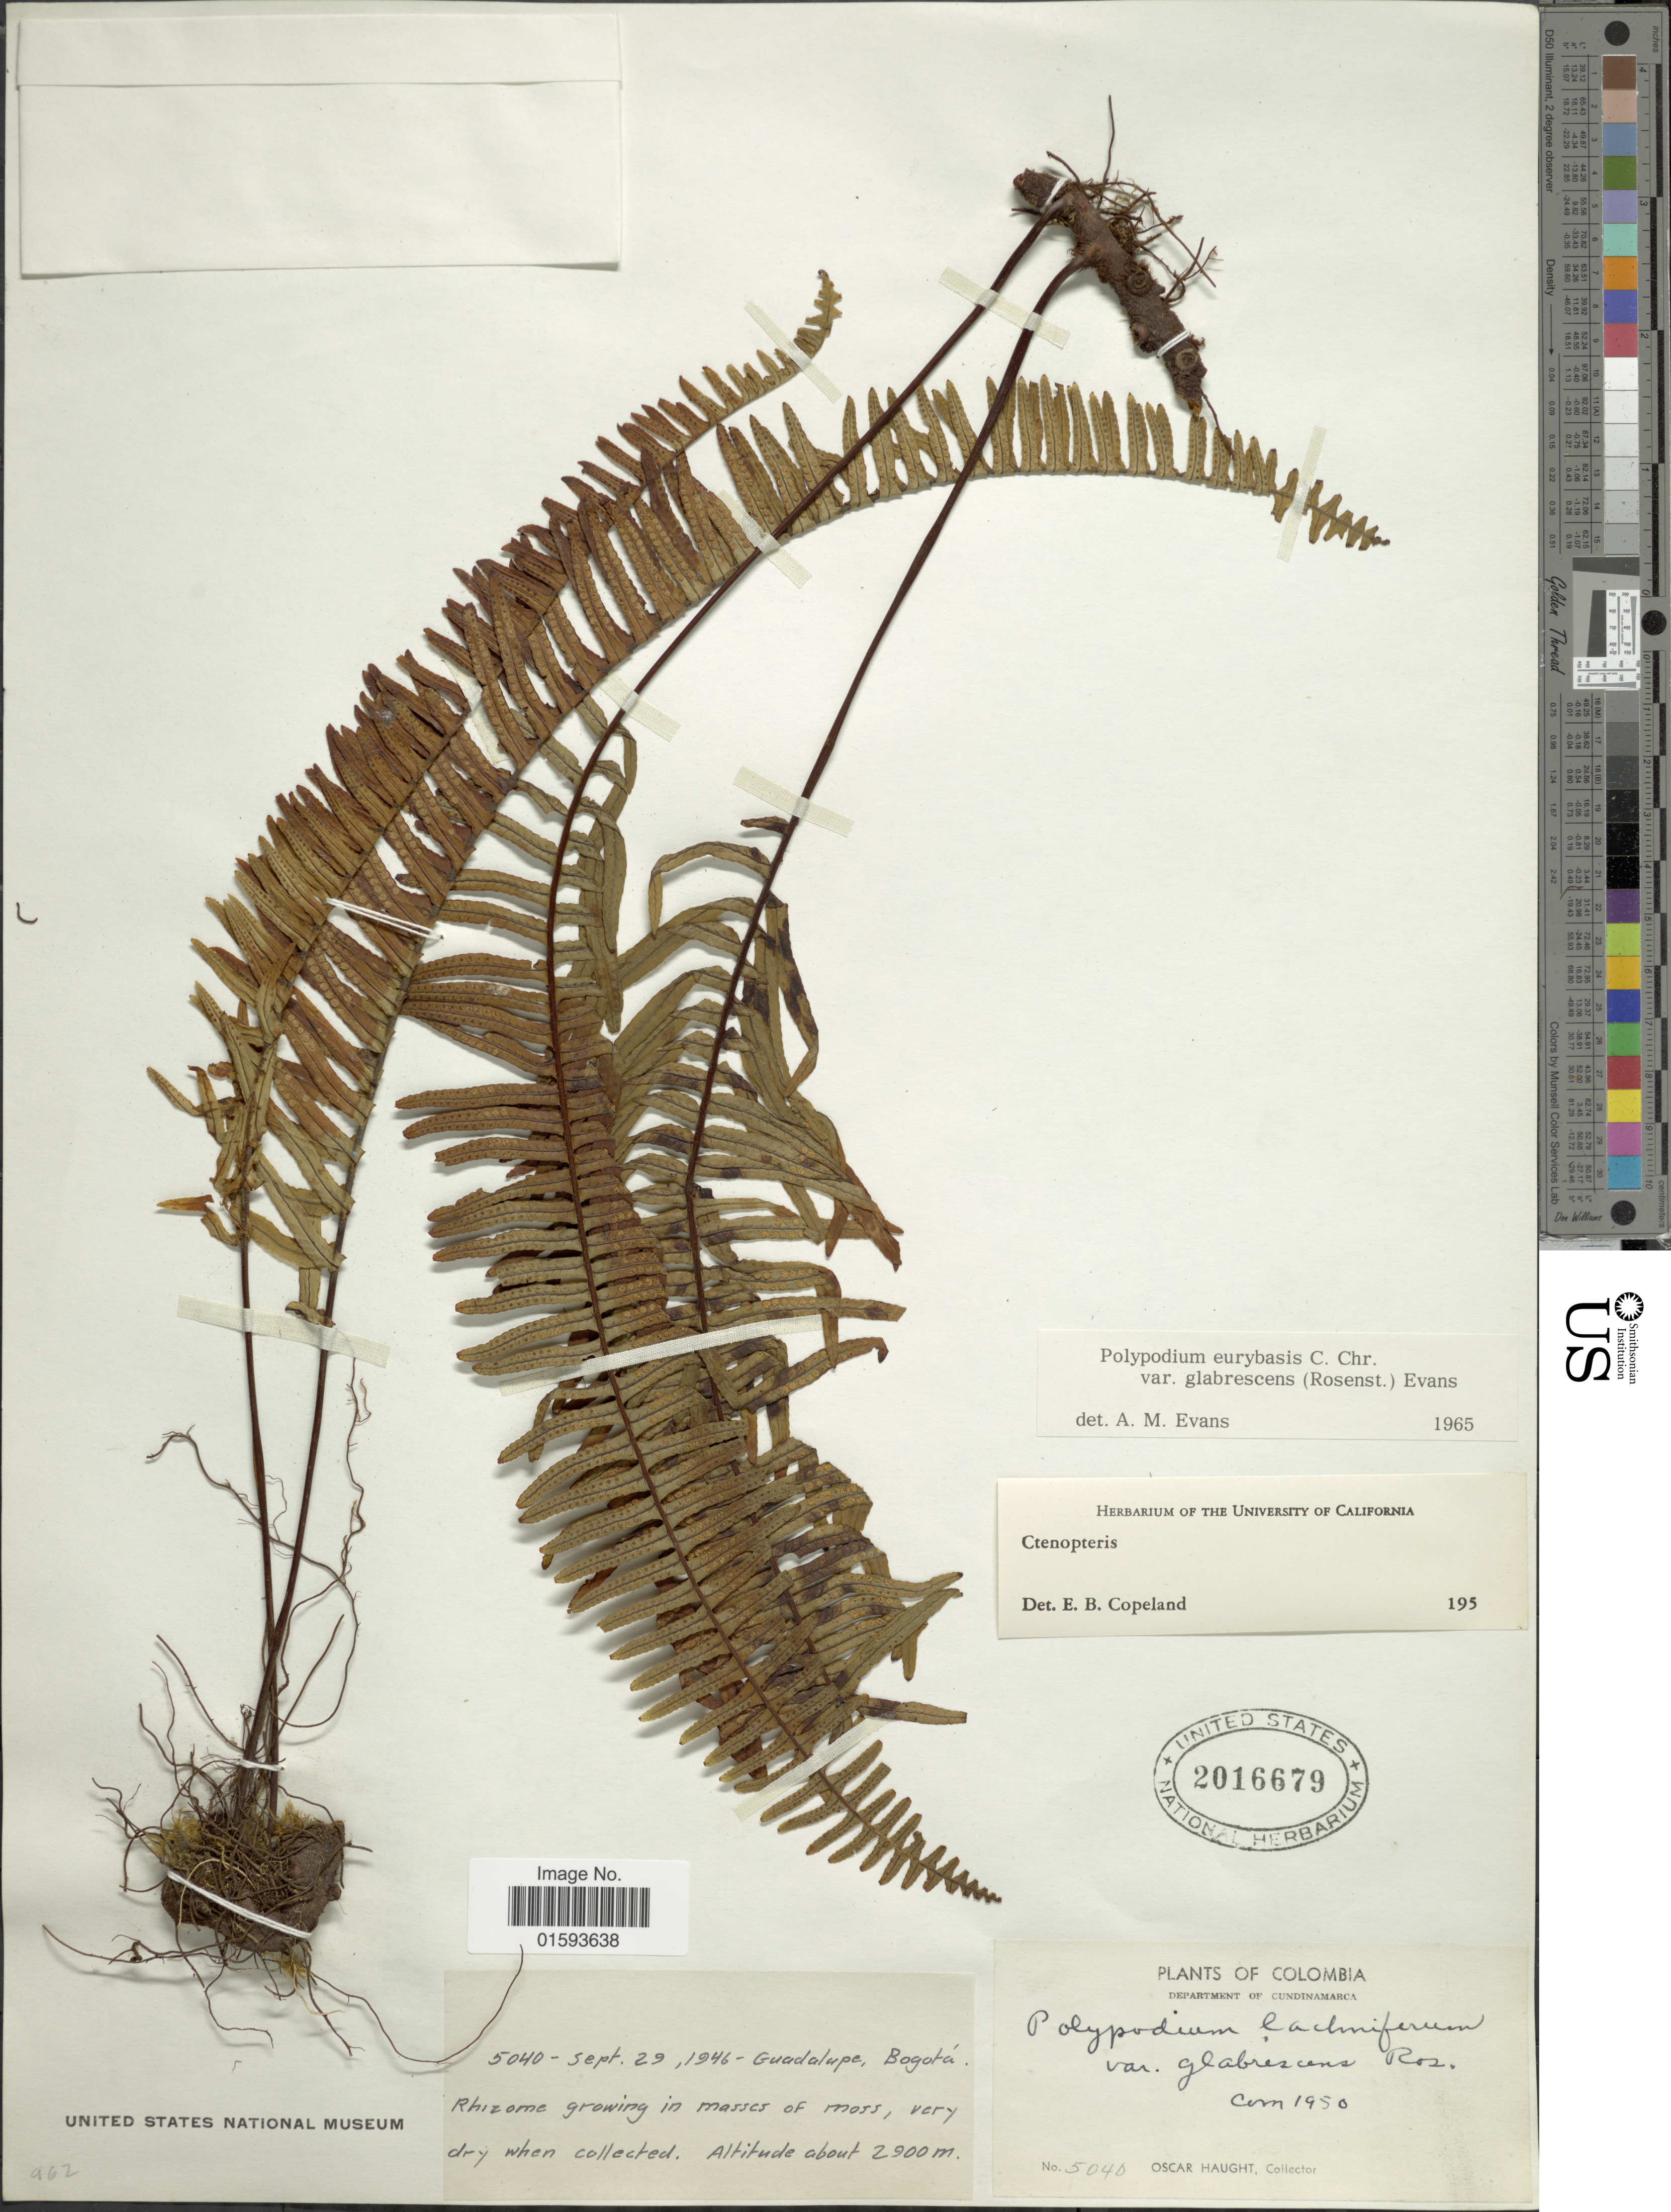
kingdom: Plantae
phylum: Tracheophyta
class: Polypodiopsida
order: Polypodiales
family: Polypodiaceae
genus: Pecluma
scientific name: Pecluma eurybasis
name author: (C. Chr.) M.G. Price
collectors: O. L. Haught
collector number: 5040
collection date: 1946-09-29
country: Colombia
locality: Department of Cundinamarca, Guadelupe, Bogota, Rhizome growing in masses of moss, very dry when collected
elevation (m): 2900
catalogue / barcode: US 2016679